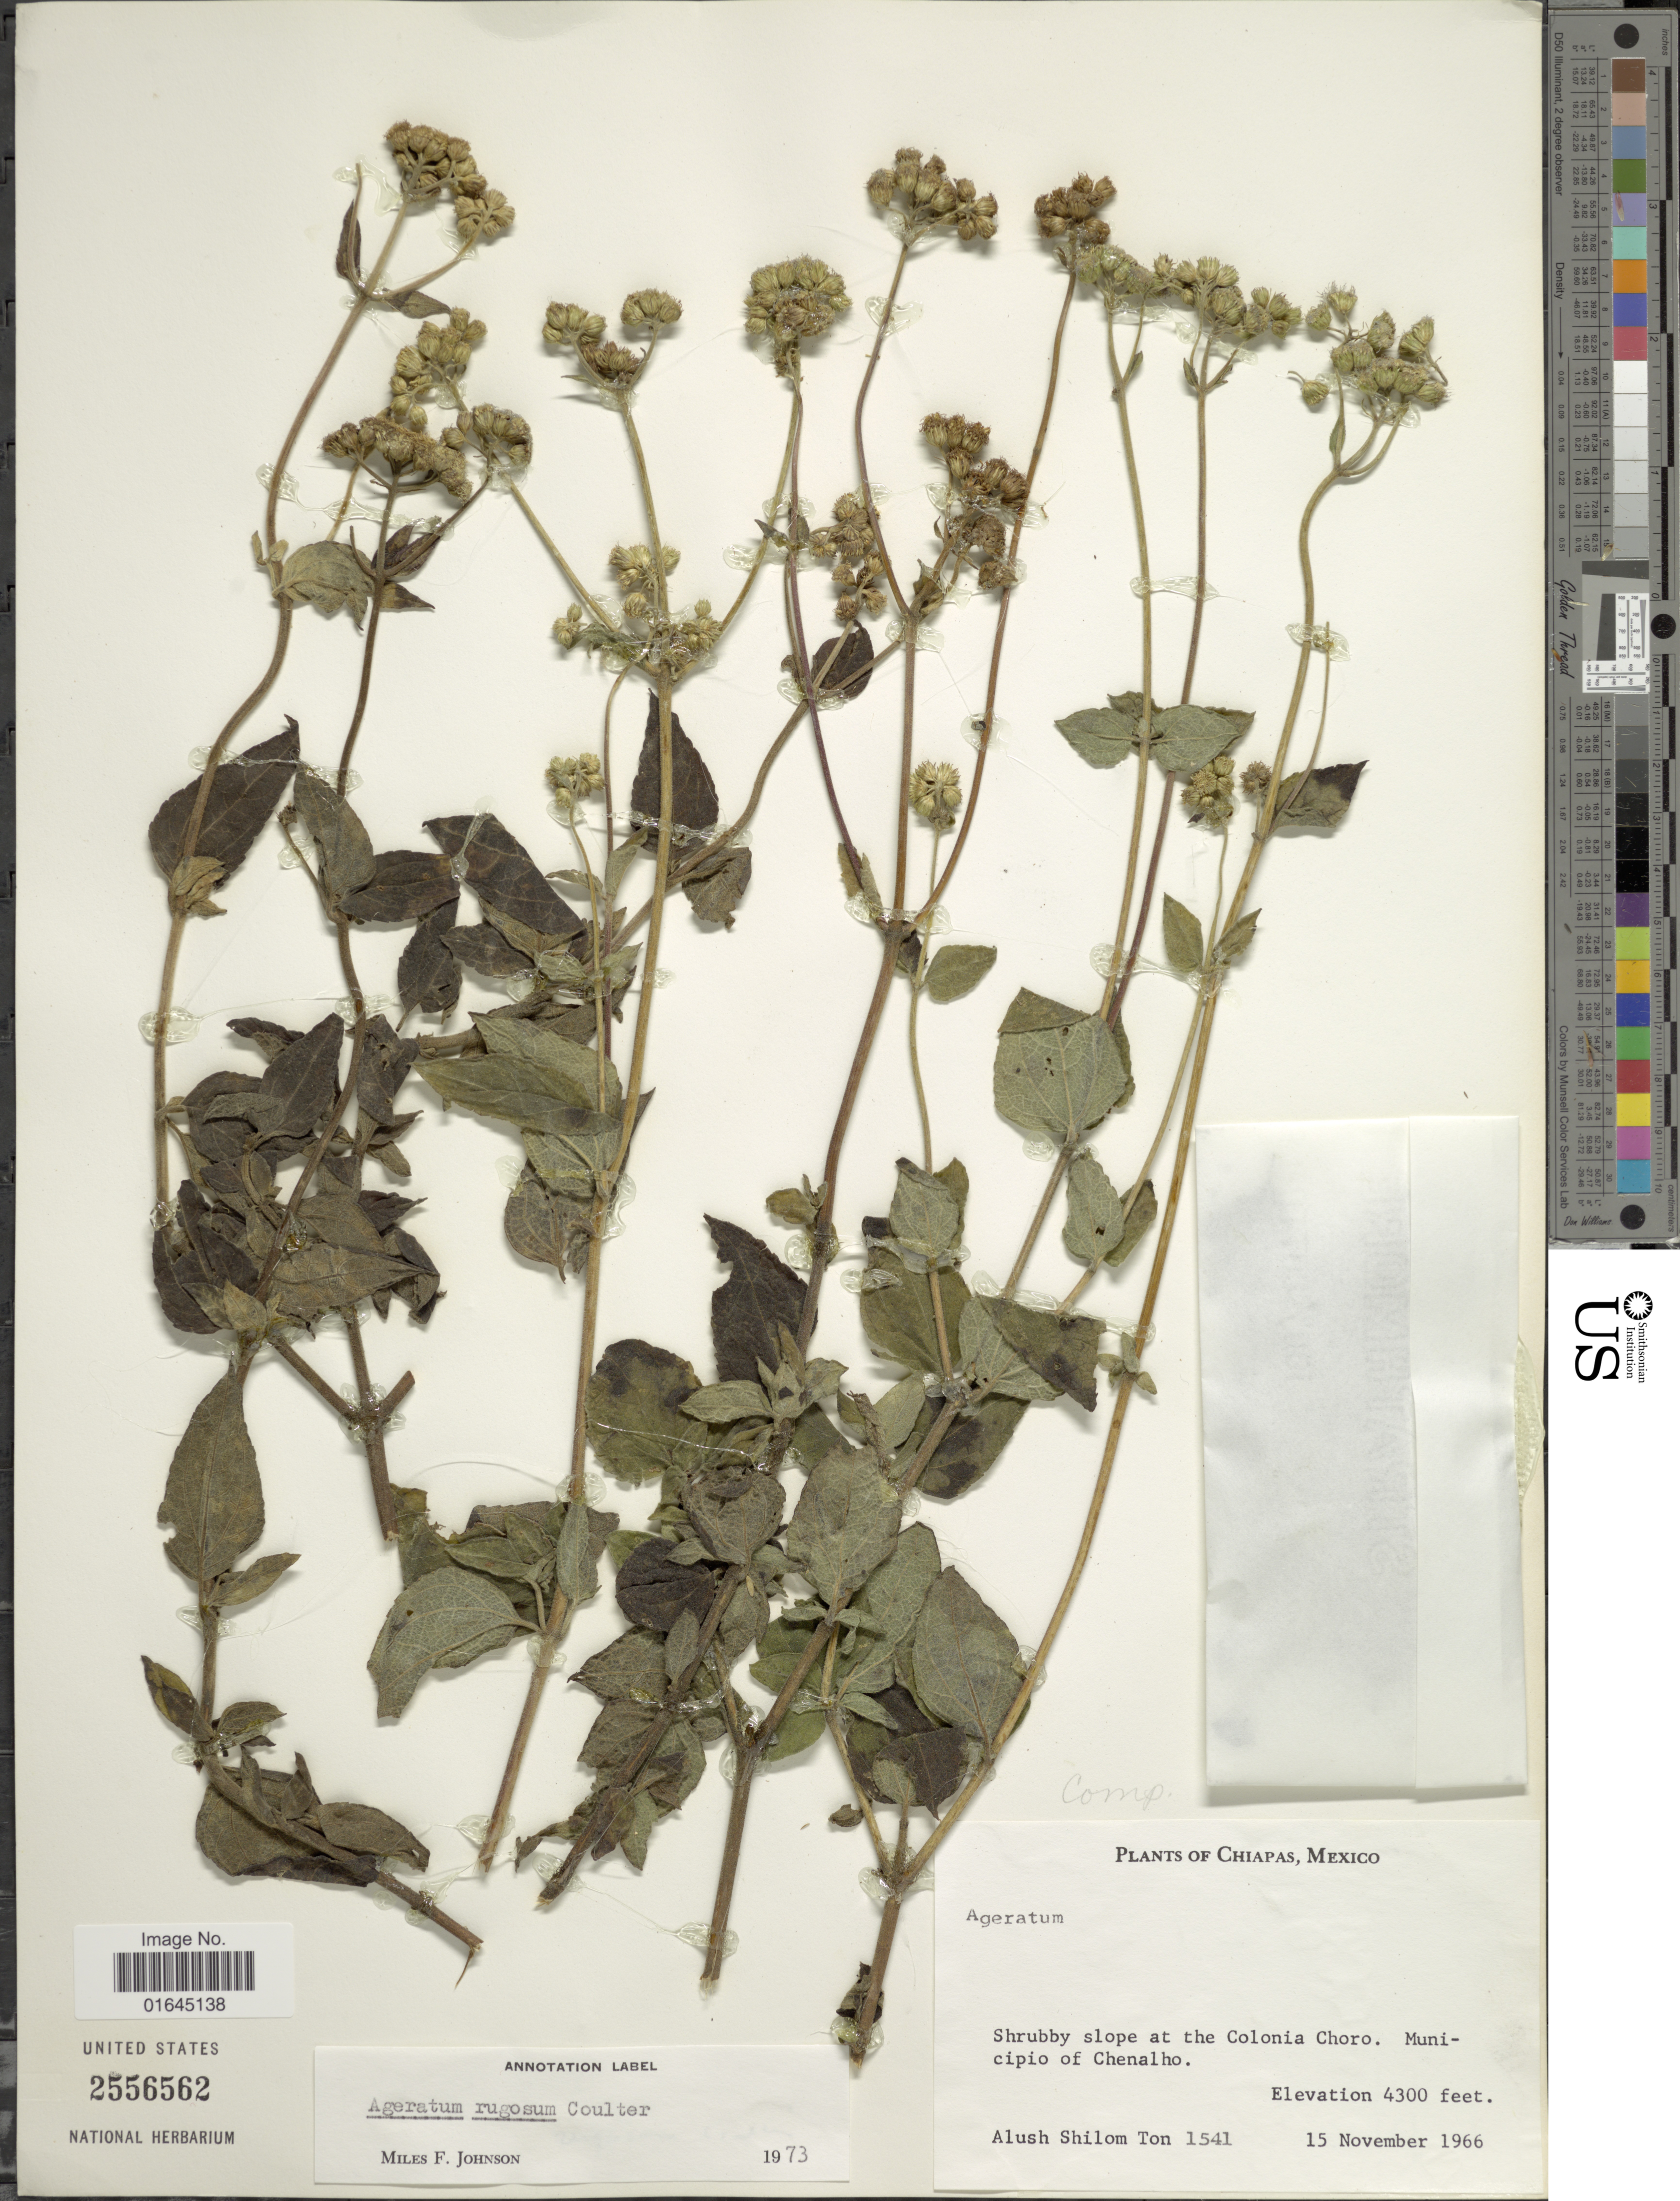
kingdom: Plantae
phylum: Tracheophyta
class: Magnoliopsida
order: Asterales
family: Asteraceae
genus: Ageratum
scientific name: Ageratum rugosum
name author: J.M. Coult.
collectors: A. S. Ton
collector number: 1541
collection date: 1966-11-15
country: Mexico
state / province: Chiapas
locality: At the Colonia Choro, Municipio of Chenalho.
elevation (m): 1311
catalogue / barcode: US 2556562